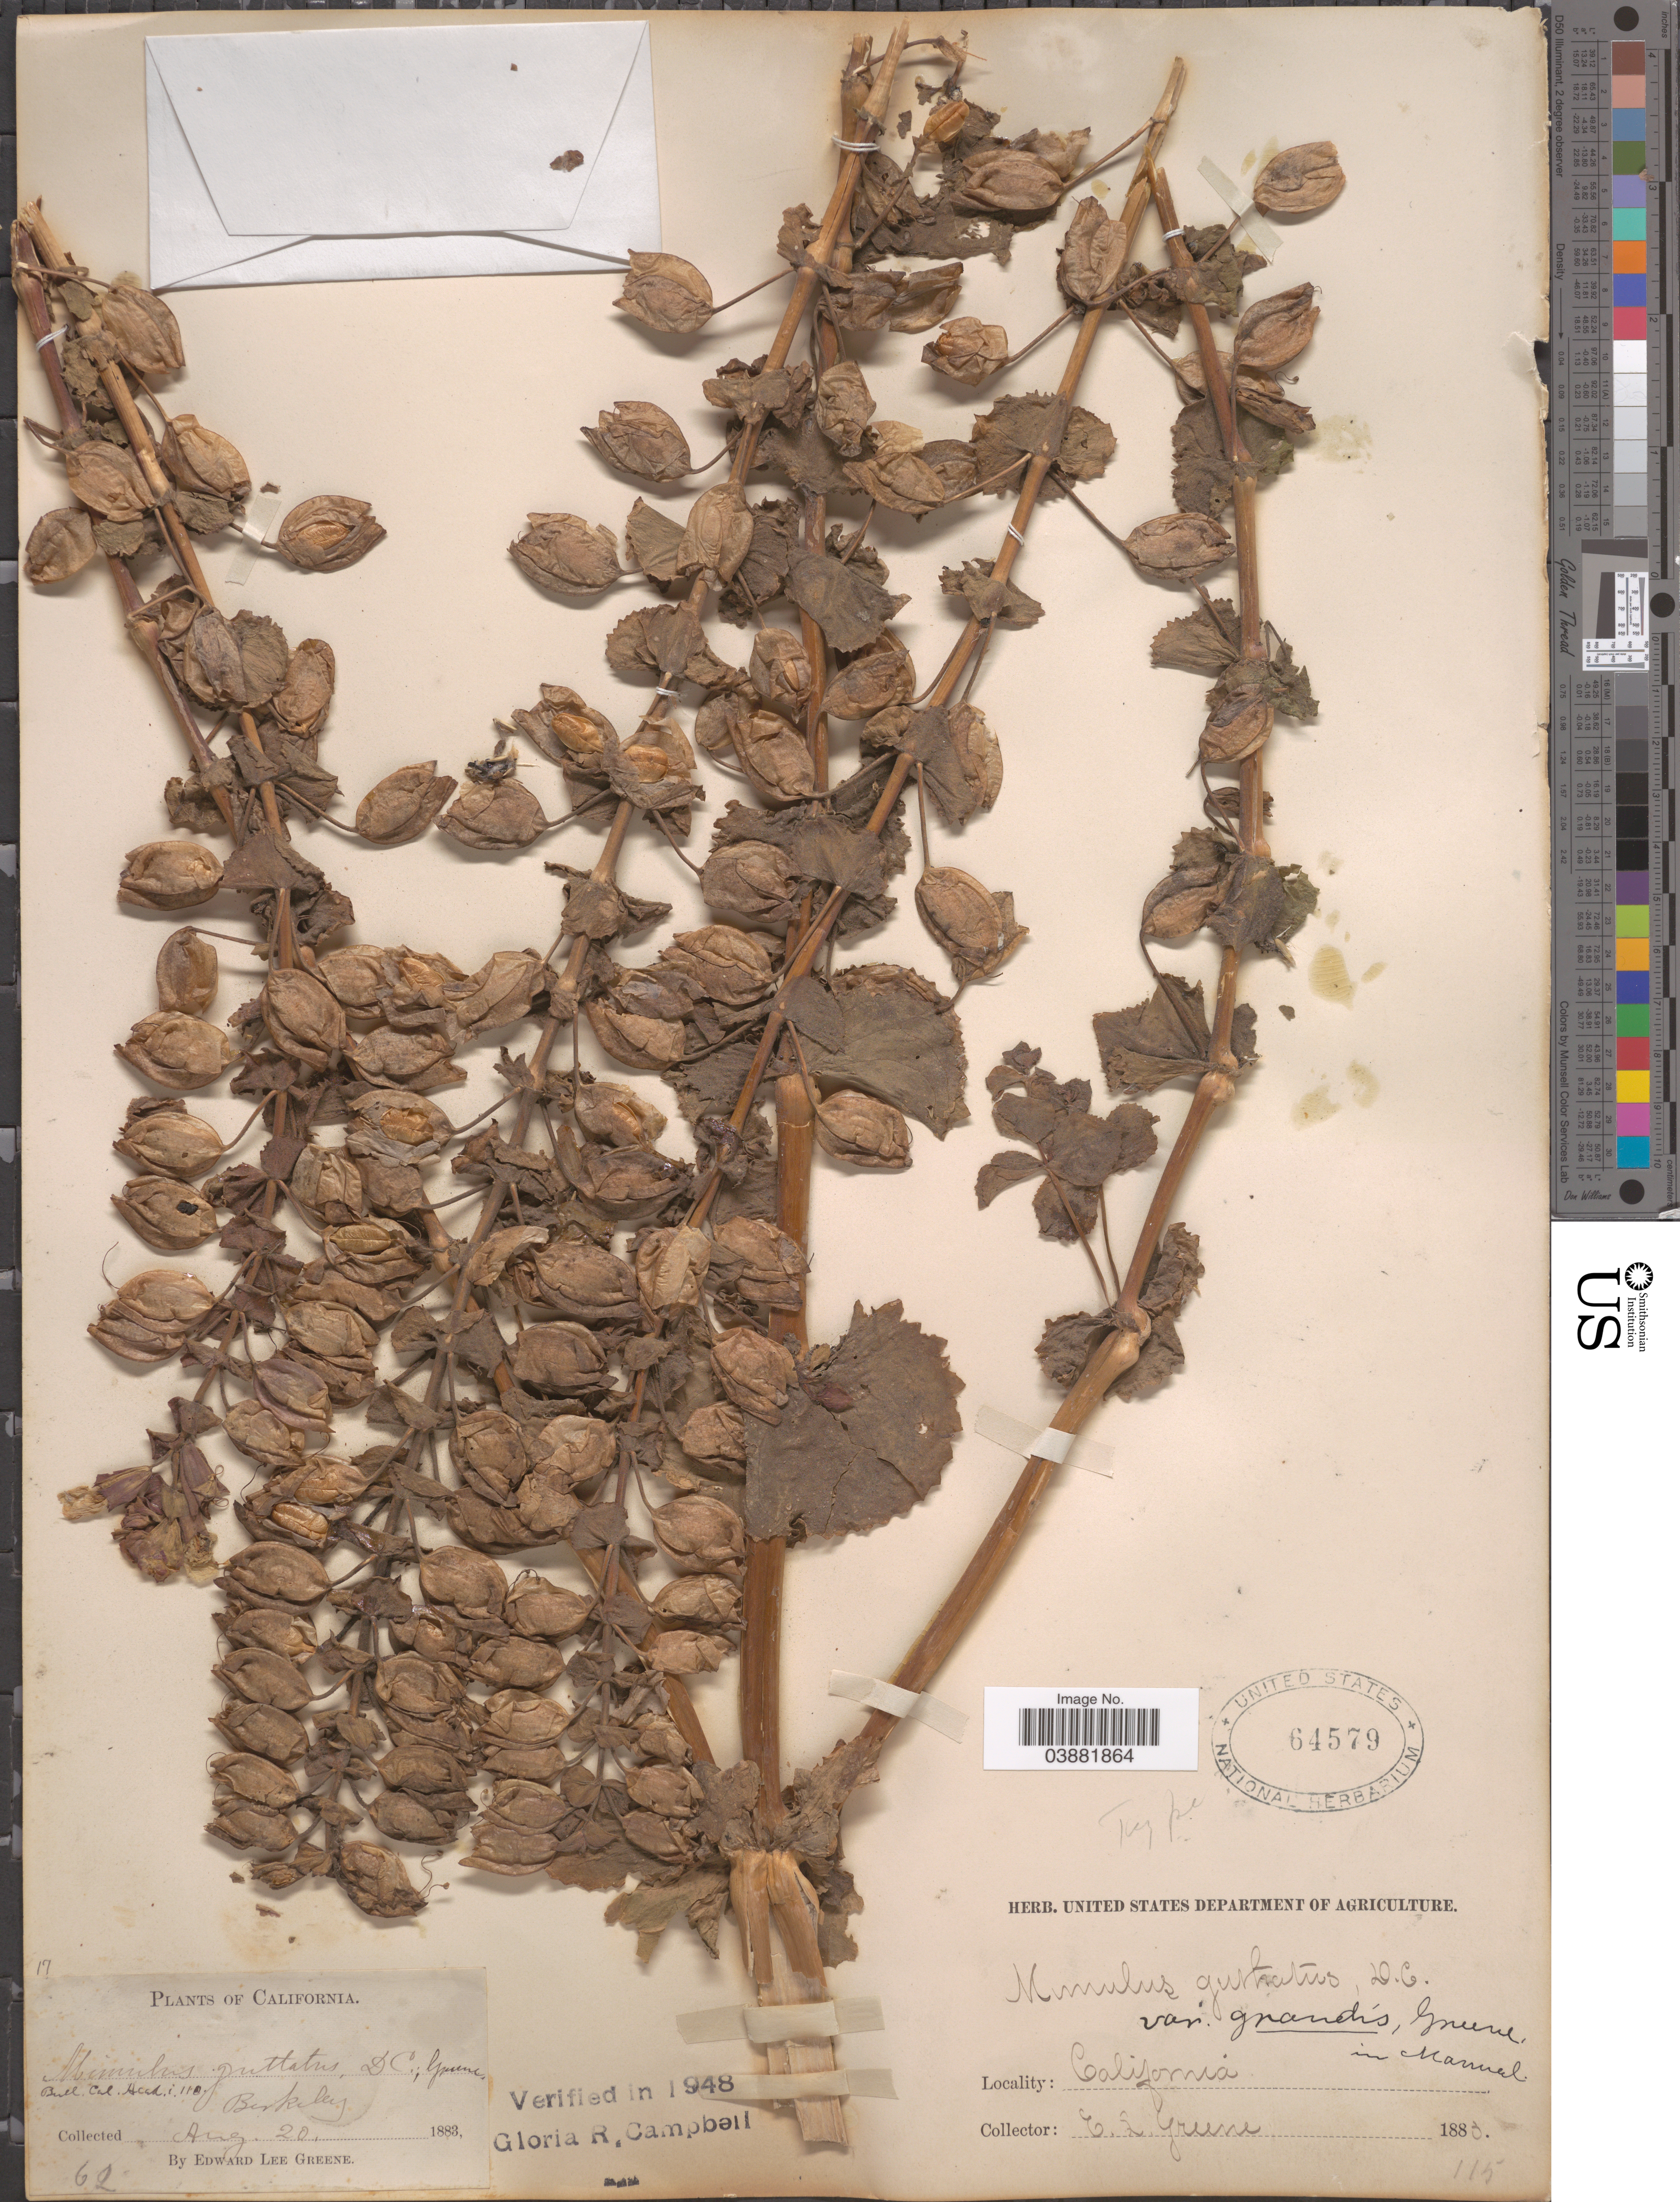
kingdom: Plantae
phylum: Tracheophyta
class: Magnoliopsida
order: Lamiales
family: Phrymaceae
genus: Mimulus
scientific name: Mimulus guttatus var. grandis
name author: Greene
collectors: E. L. Greene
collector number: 69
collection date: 1883-08-20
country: United States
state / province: California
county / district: Alameda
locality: Berkeley.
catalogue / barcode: US 64579